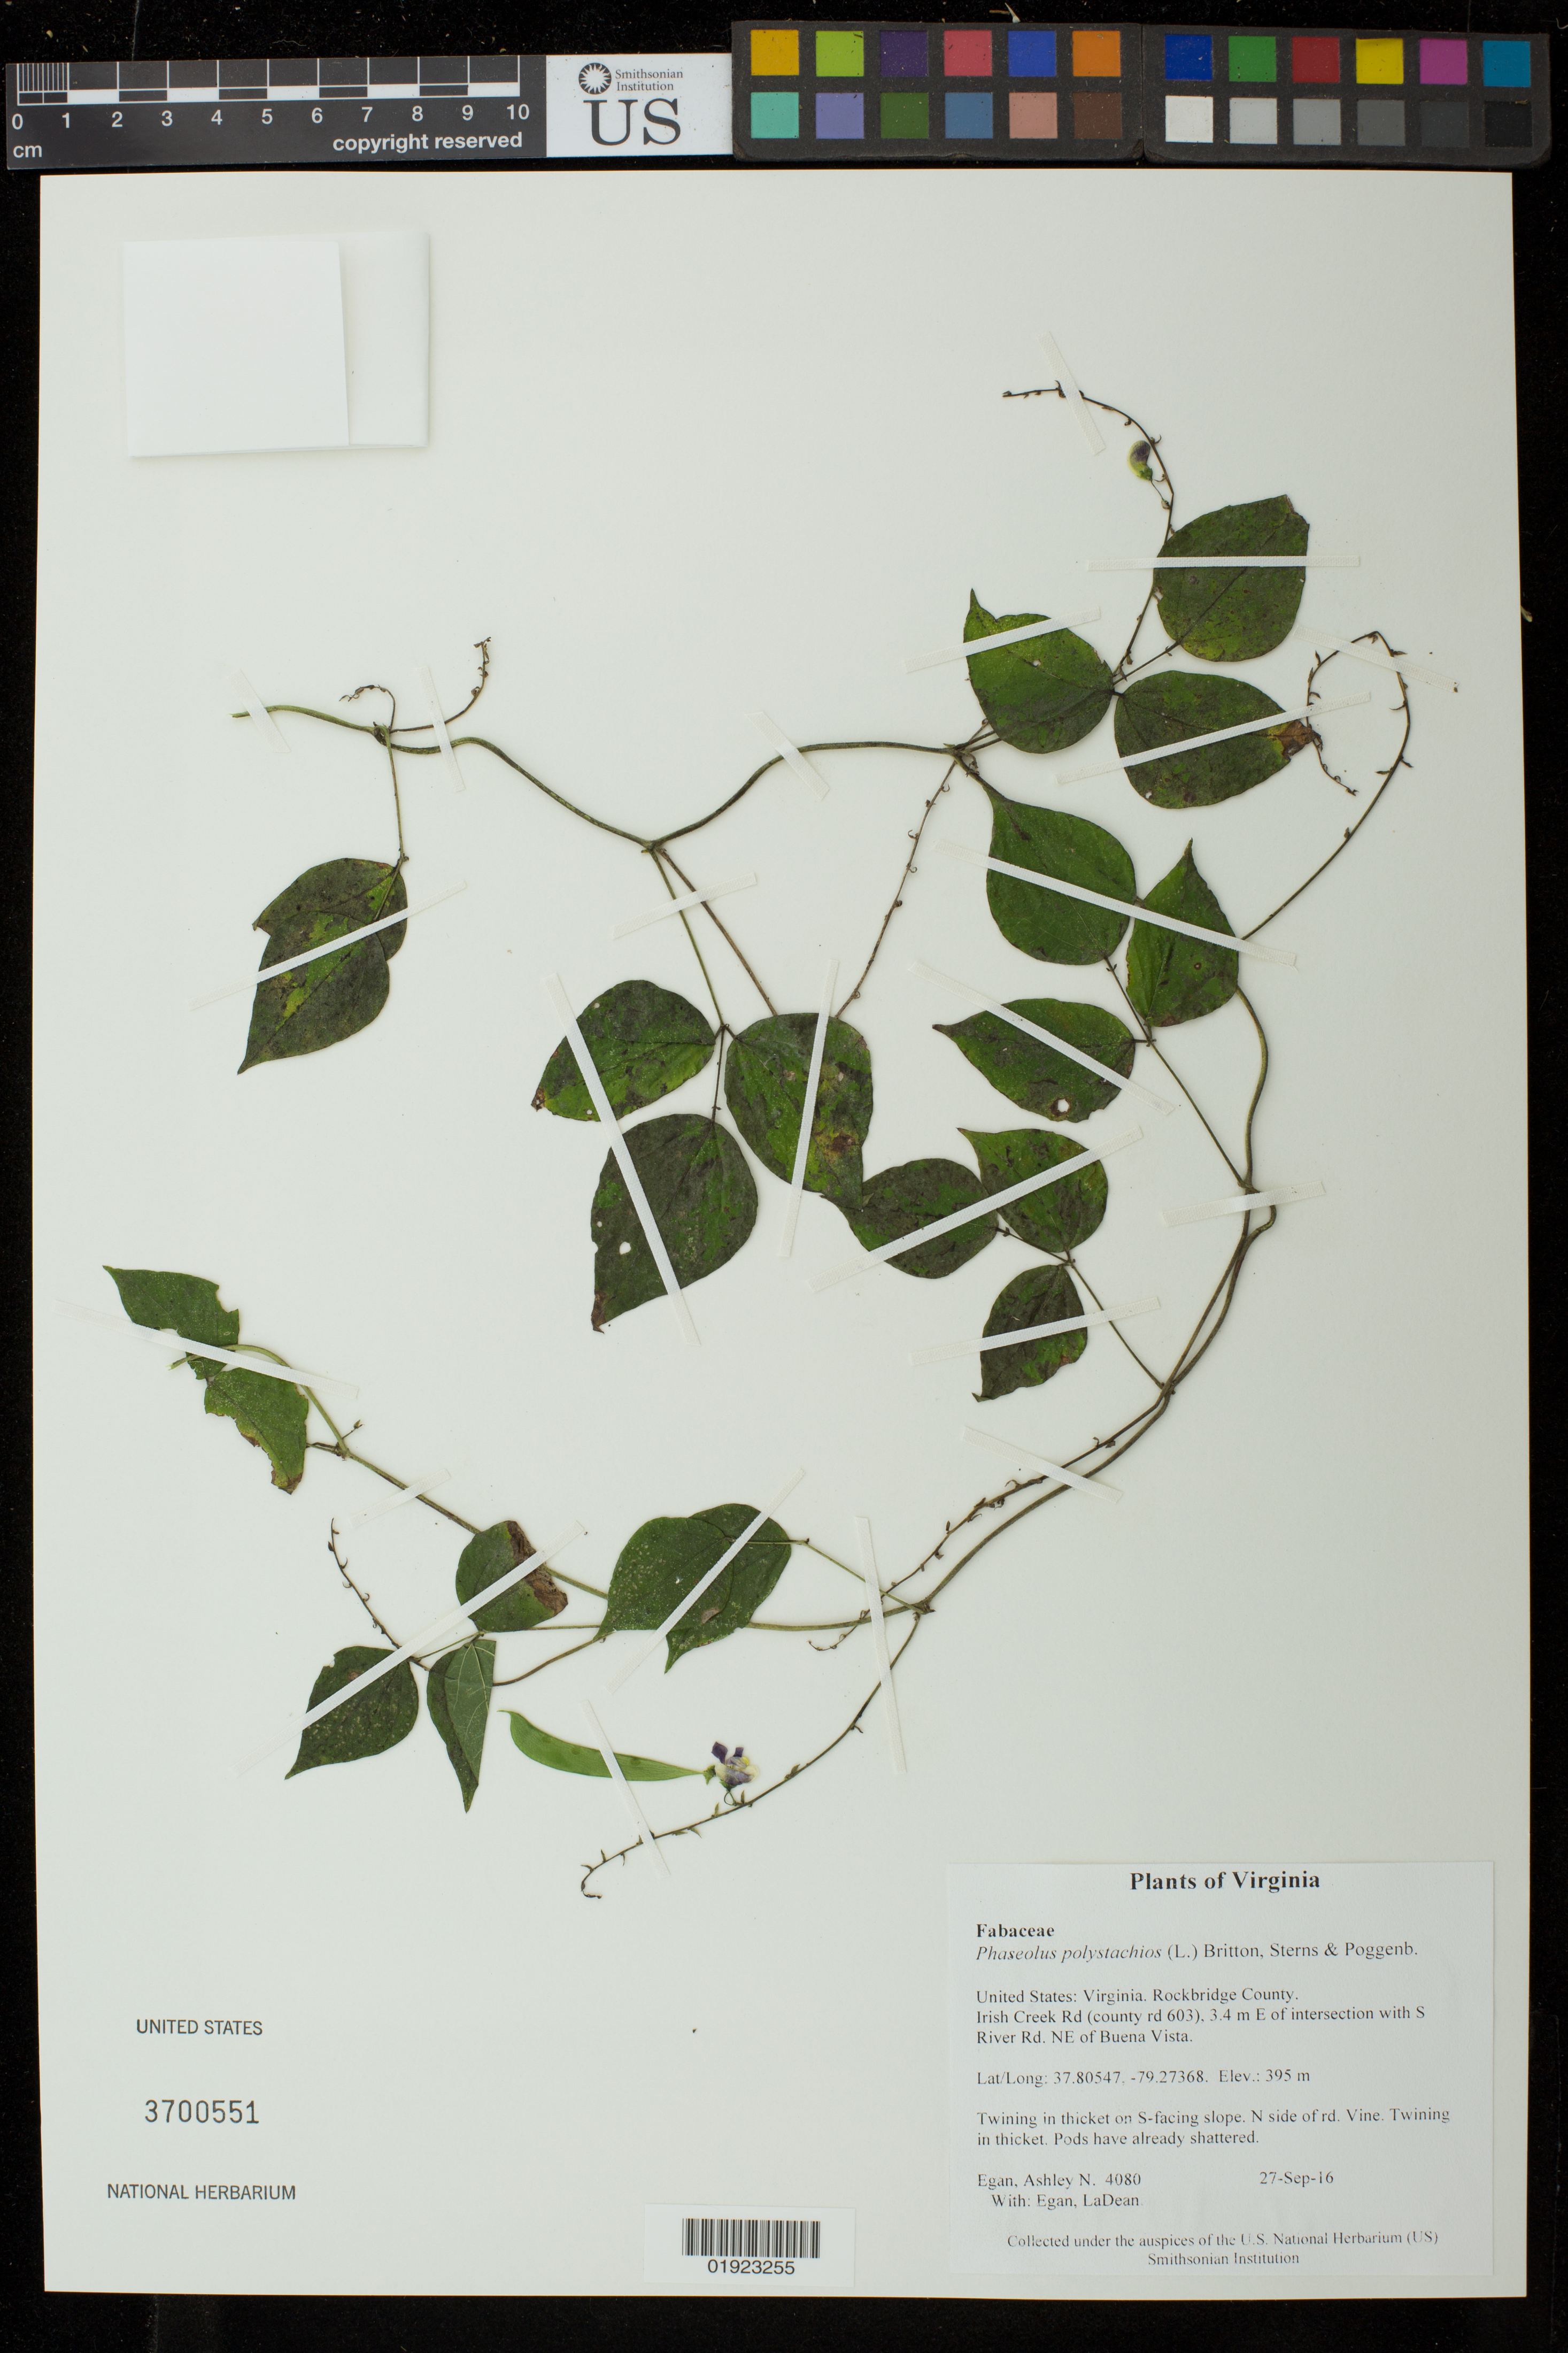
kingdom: Plantae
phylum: Tracheophyta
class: Magnoliopsida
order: Fabales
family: Fabaceae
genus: Phaseolus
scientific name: Phaseolus polystachios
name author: (L.) Britton, Stearns & Poggenb.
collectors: A. N. Egan & L. Egan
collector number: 4080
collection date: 2016-09-27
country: United States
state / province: Virginia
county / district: Rockbridge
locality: Irish Creek Rd (county rd 603), 3.4 m E of intersection with S River Rd. NE of Buena Vista.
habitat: Twining in thicket on S-facing slope. N side of rd.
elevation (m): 120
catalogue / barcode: US 3700551